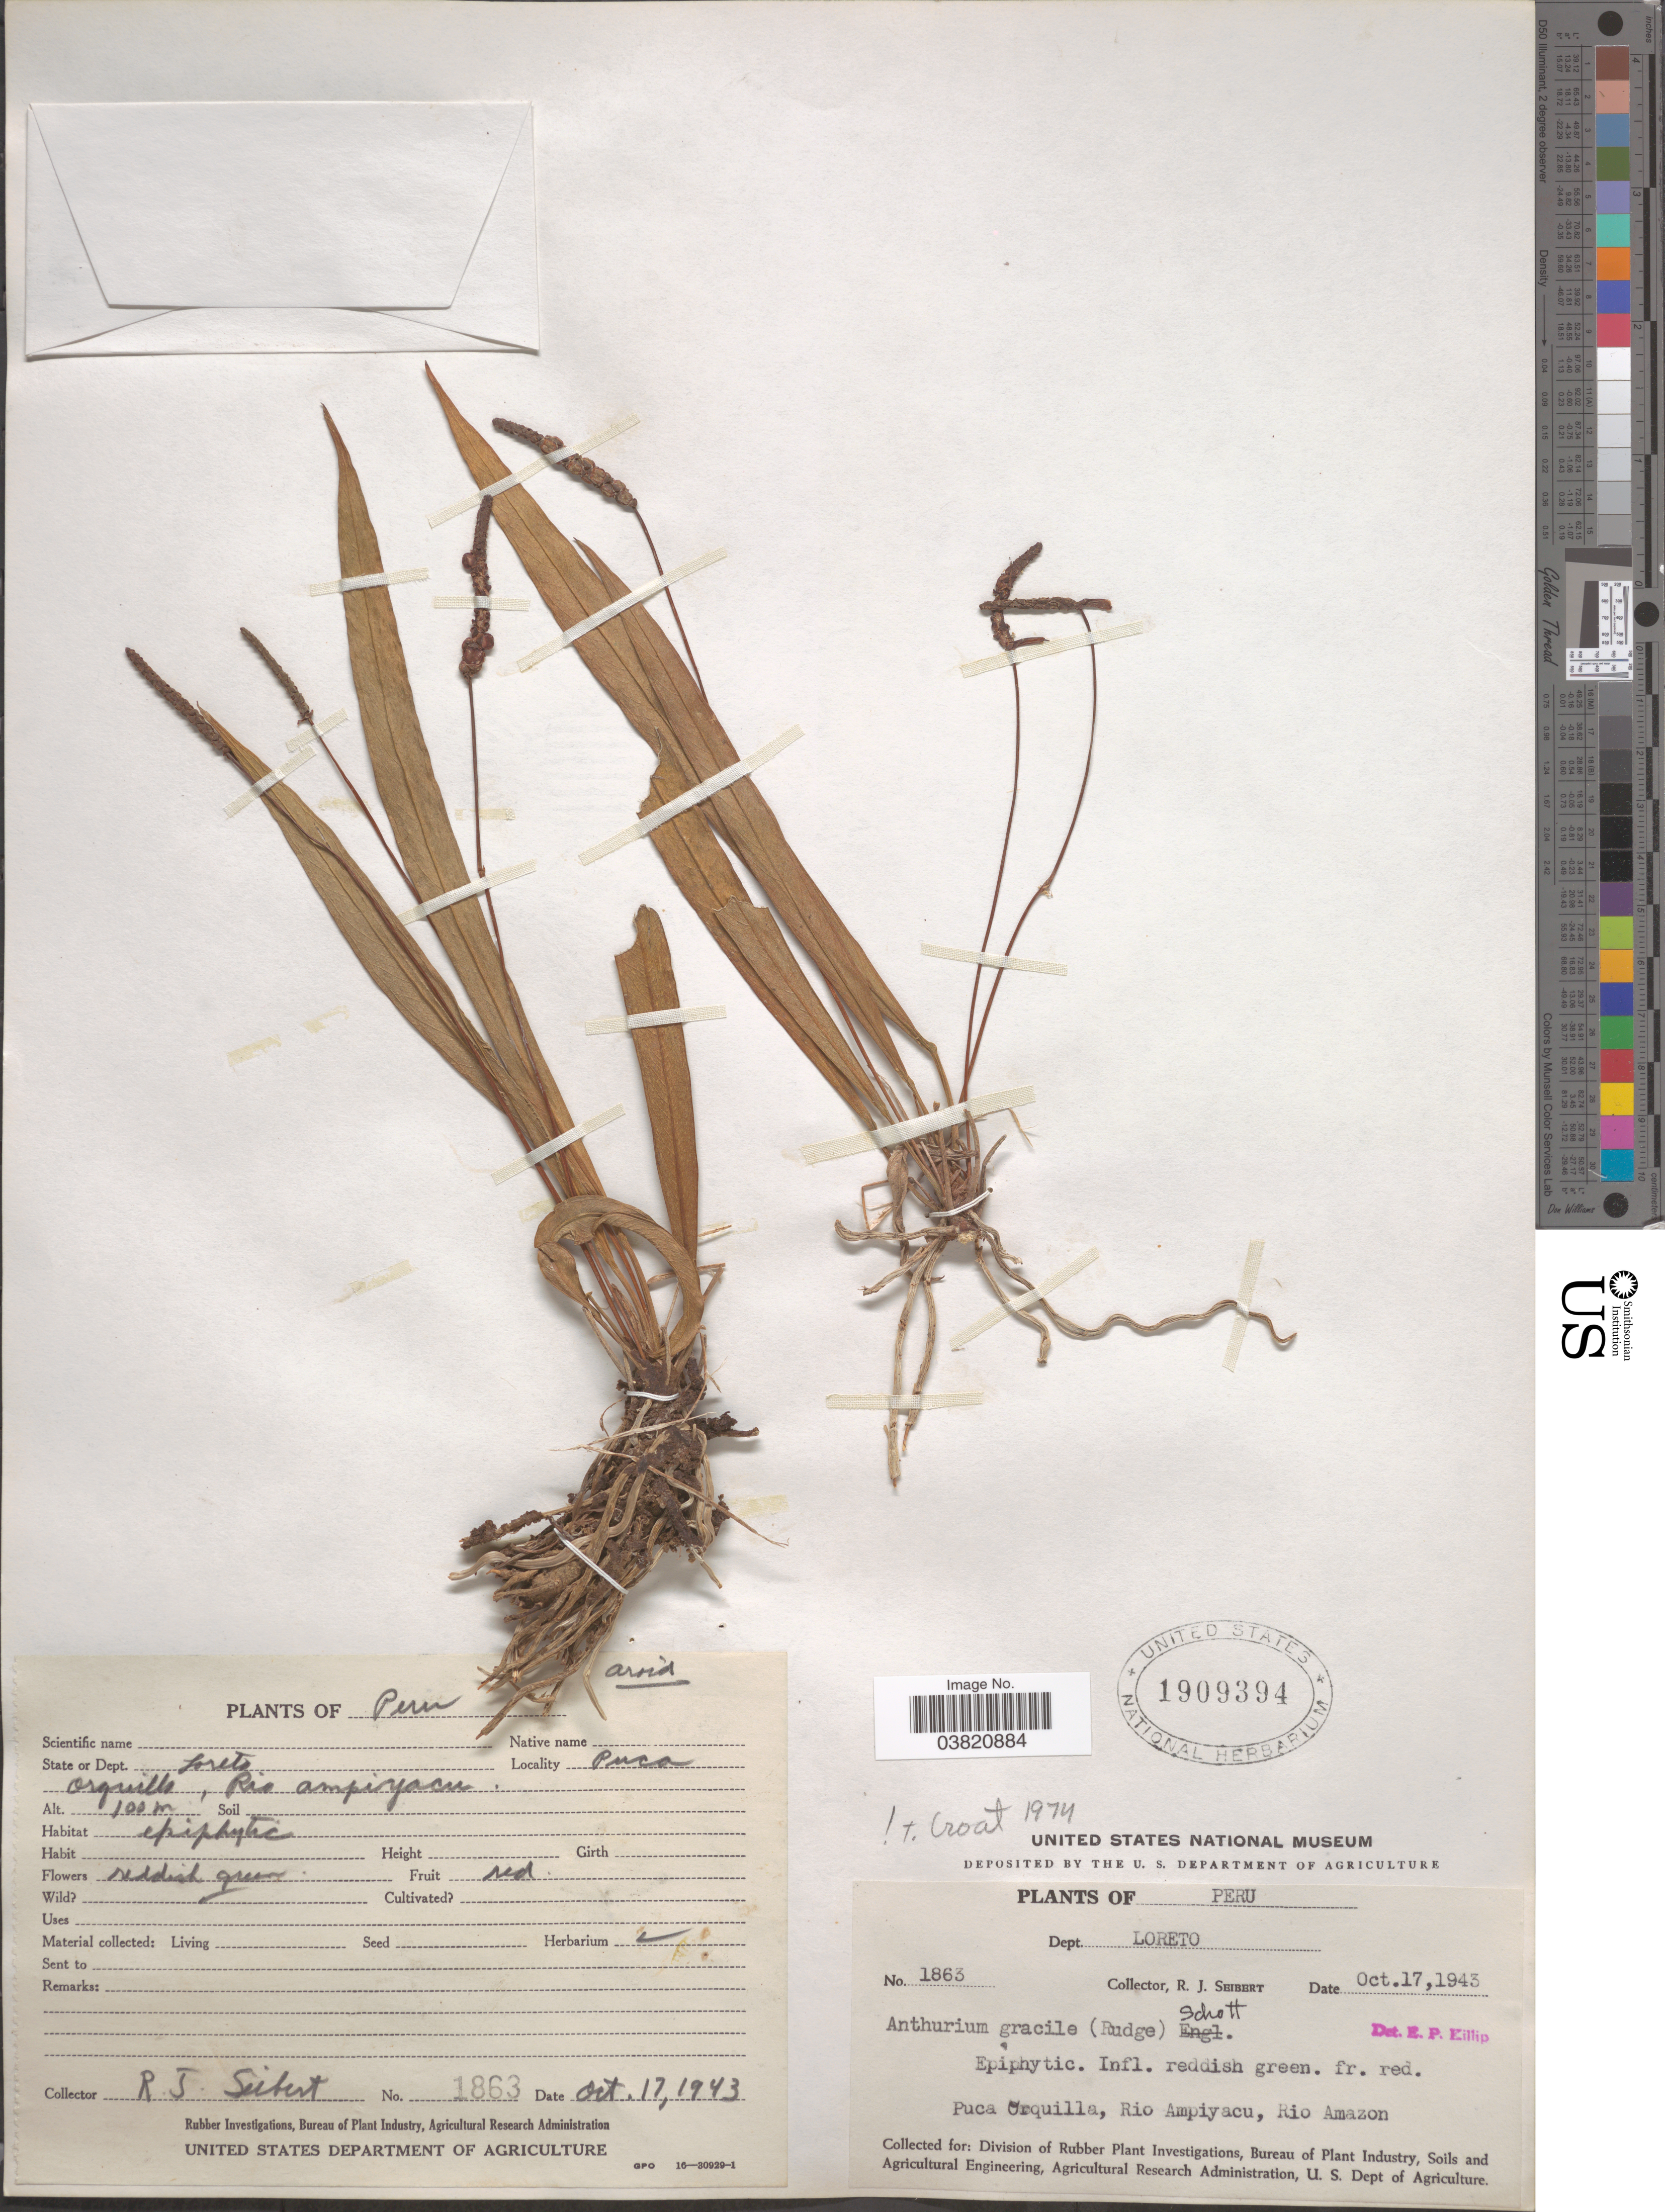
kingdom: Plantae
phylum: Tracheophyta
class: Liliopsida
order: Alismatales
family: Araceae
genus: Anthurium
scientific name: Anthurium gracile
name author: (Rudge) Schott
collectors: R. J. Seibert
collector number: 1863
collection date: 1943-10-17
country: Peru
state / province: Loreto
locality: Dept. Loreto. Puca Orquilla, Rioi Ampiyacu, Rio Amazon.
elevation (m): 100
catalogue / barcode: US 1909394